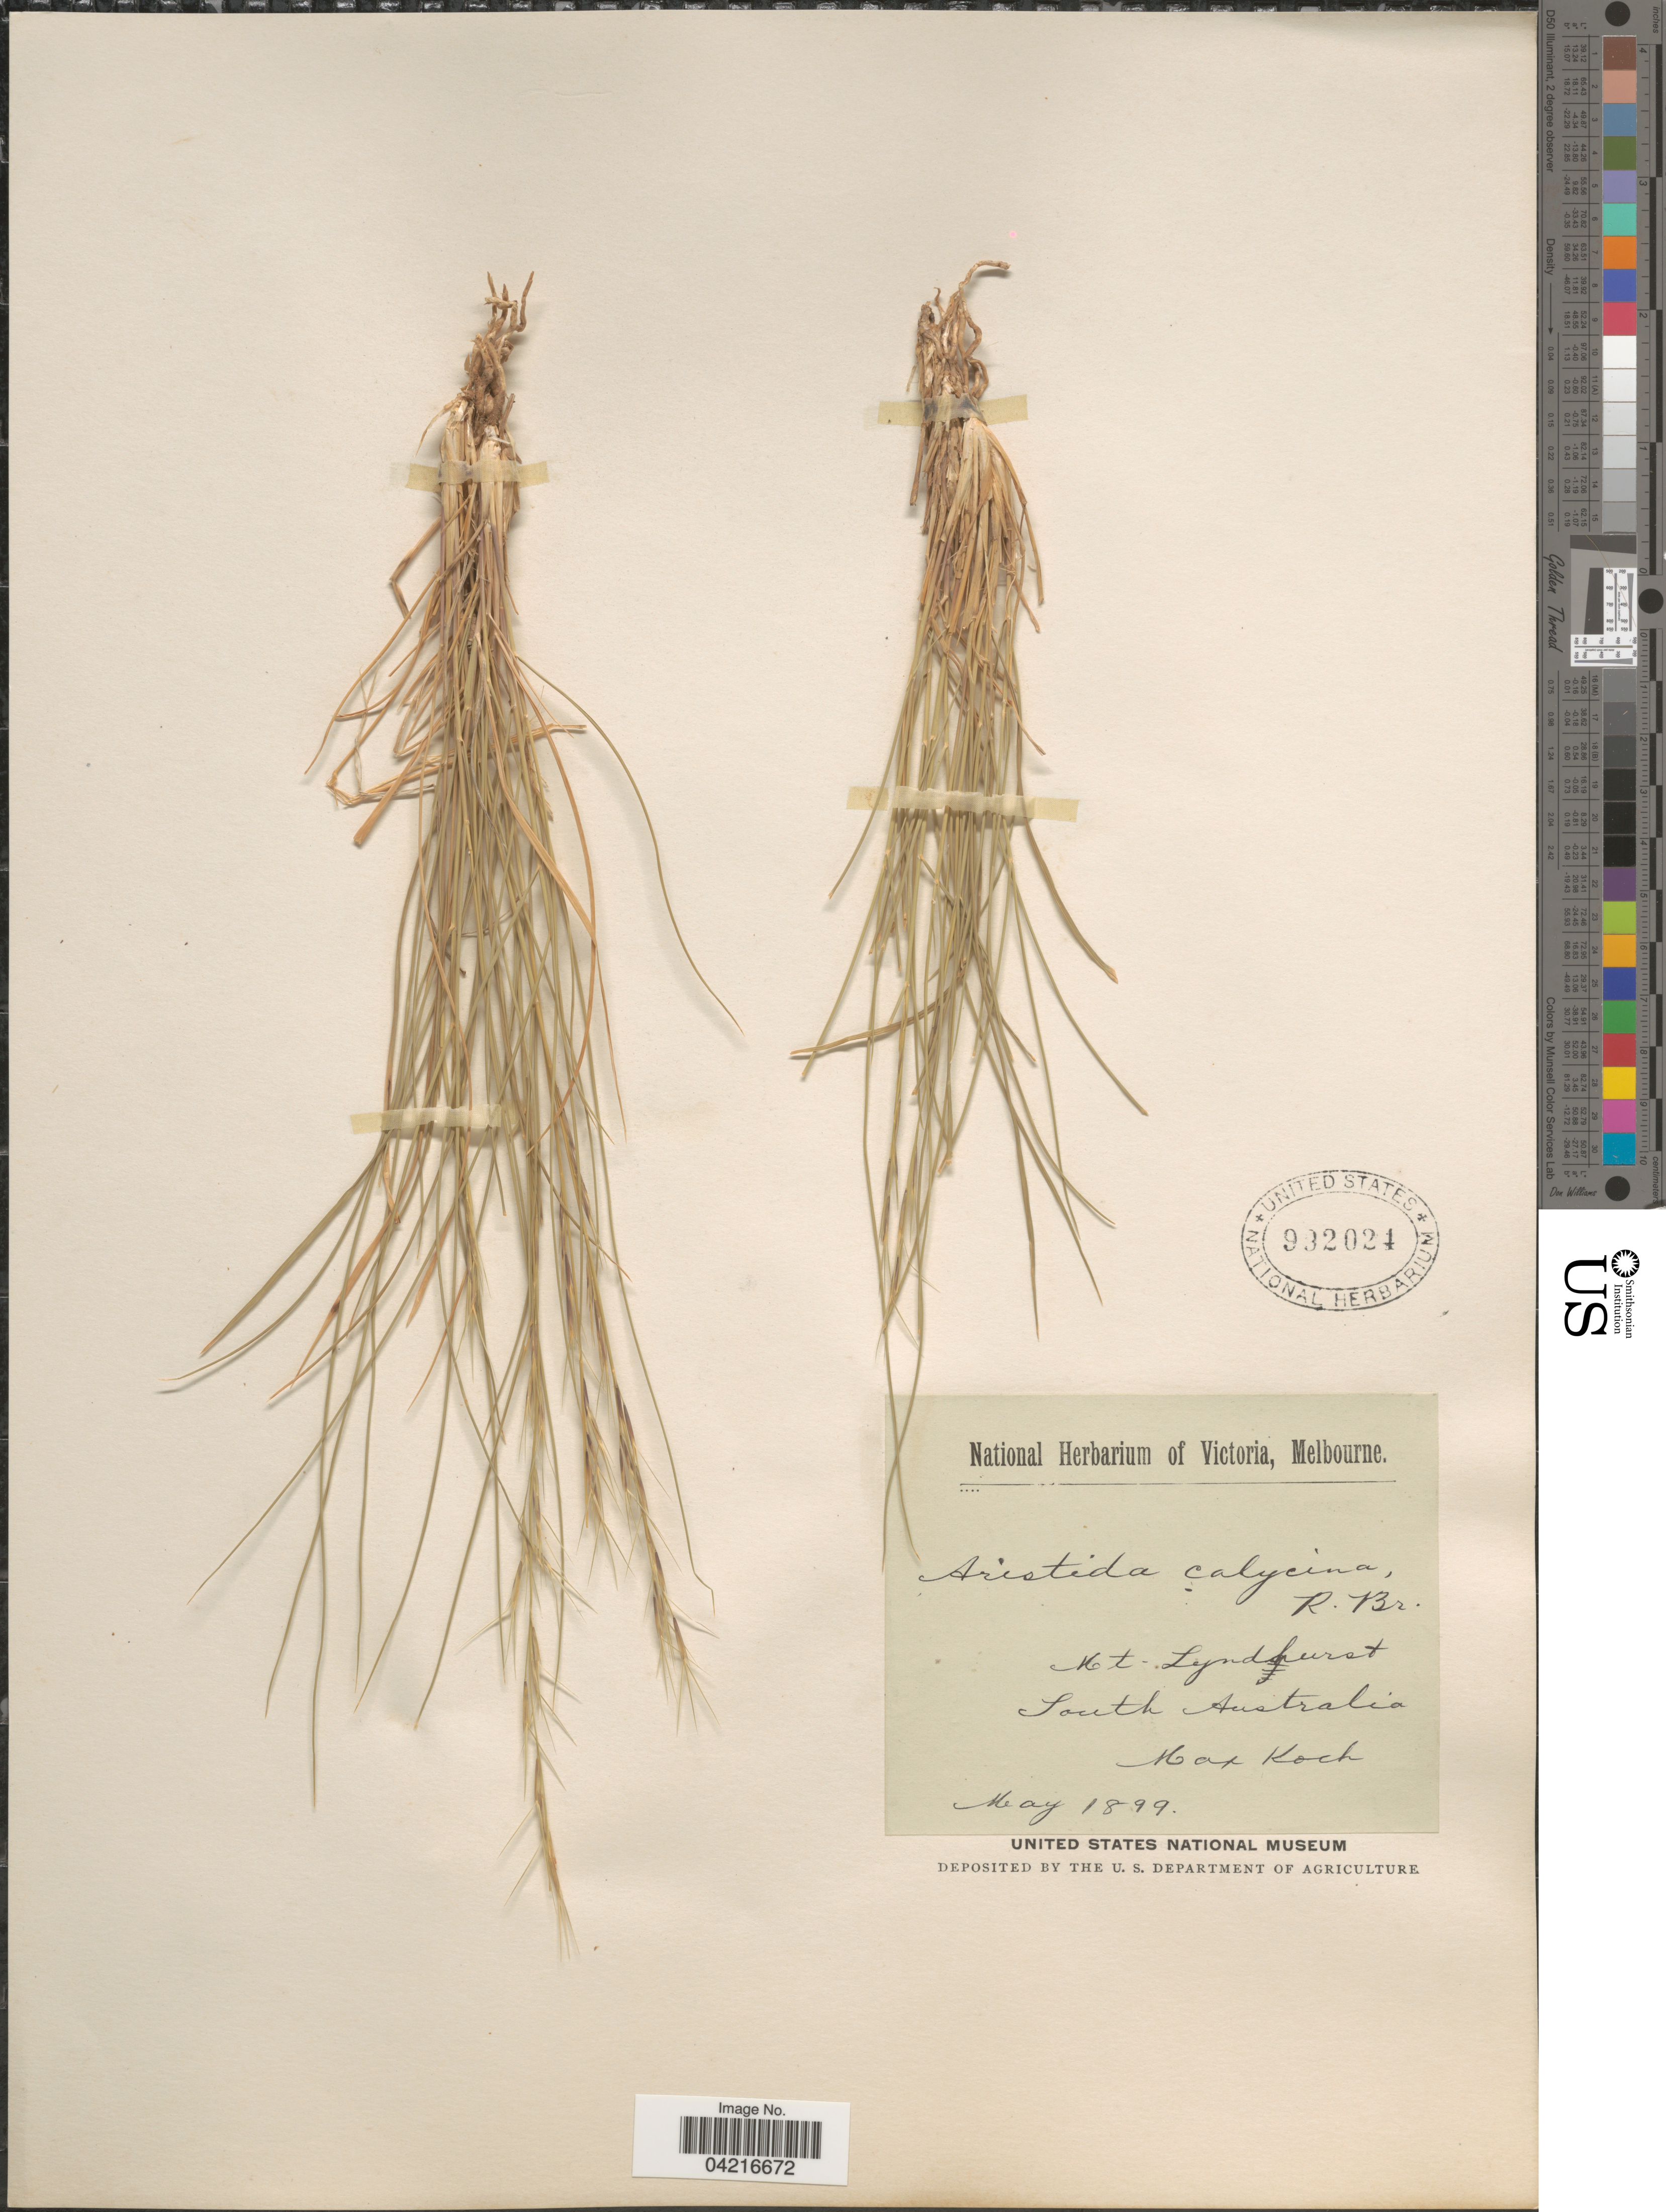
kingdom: Plantae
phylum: Tracheophyta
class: Liliopsida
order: Poales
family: Poaceae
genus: Aristida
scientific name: Aristida calycina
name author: R. Br.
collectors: M. Koch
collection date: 1899-05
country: Australia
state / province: South Australia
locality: Mt. Lyndhurst.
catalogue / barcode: US 992024